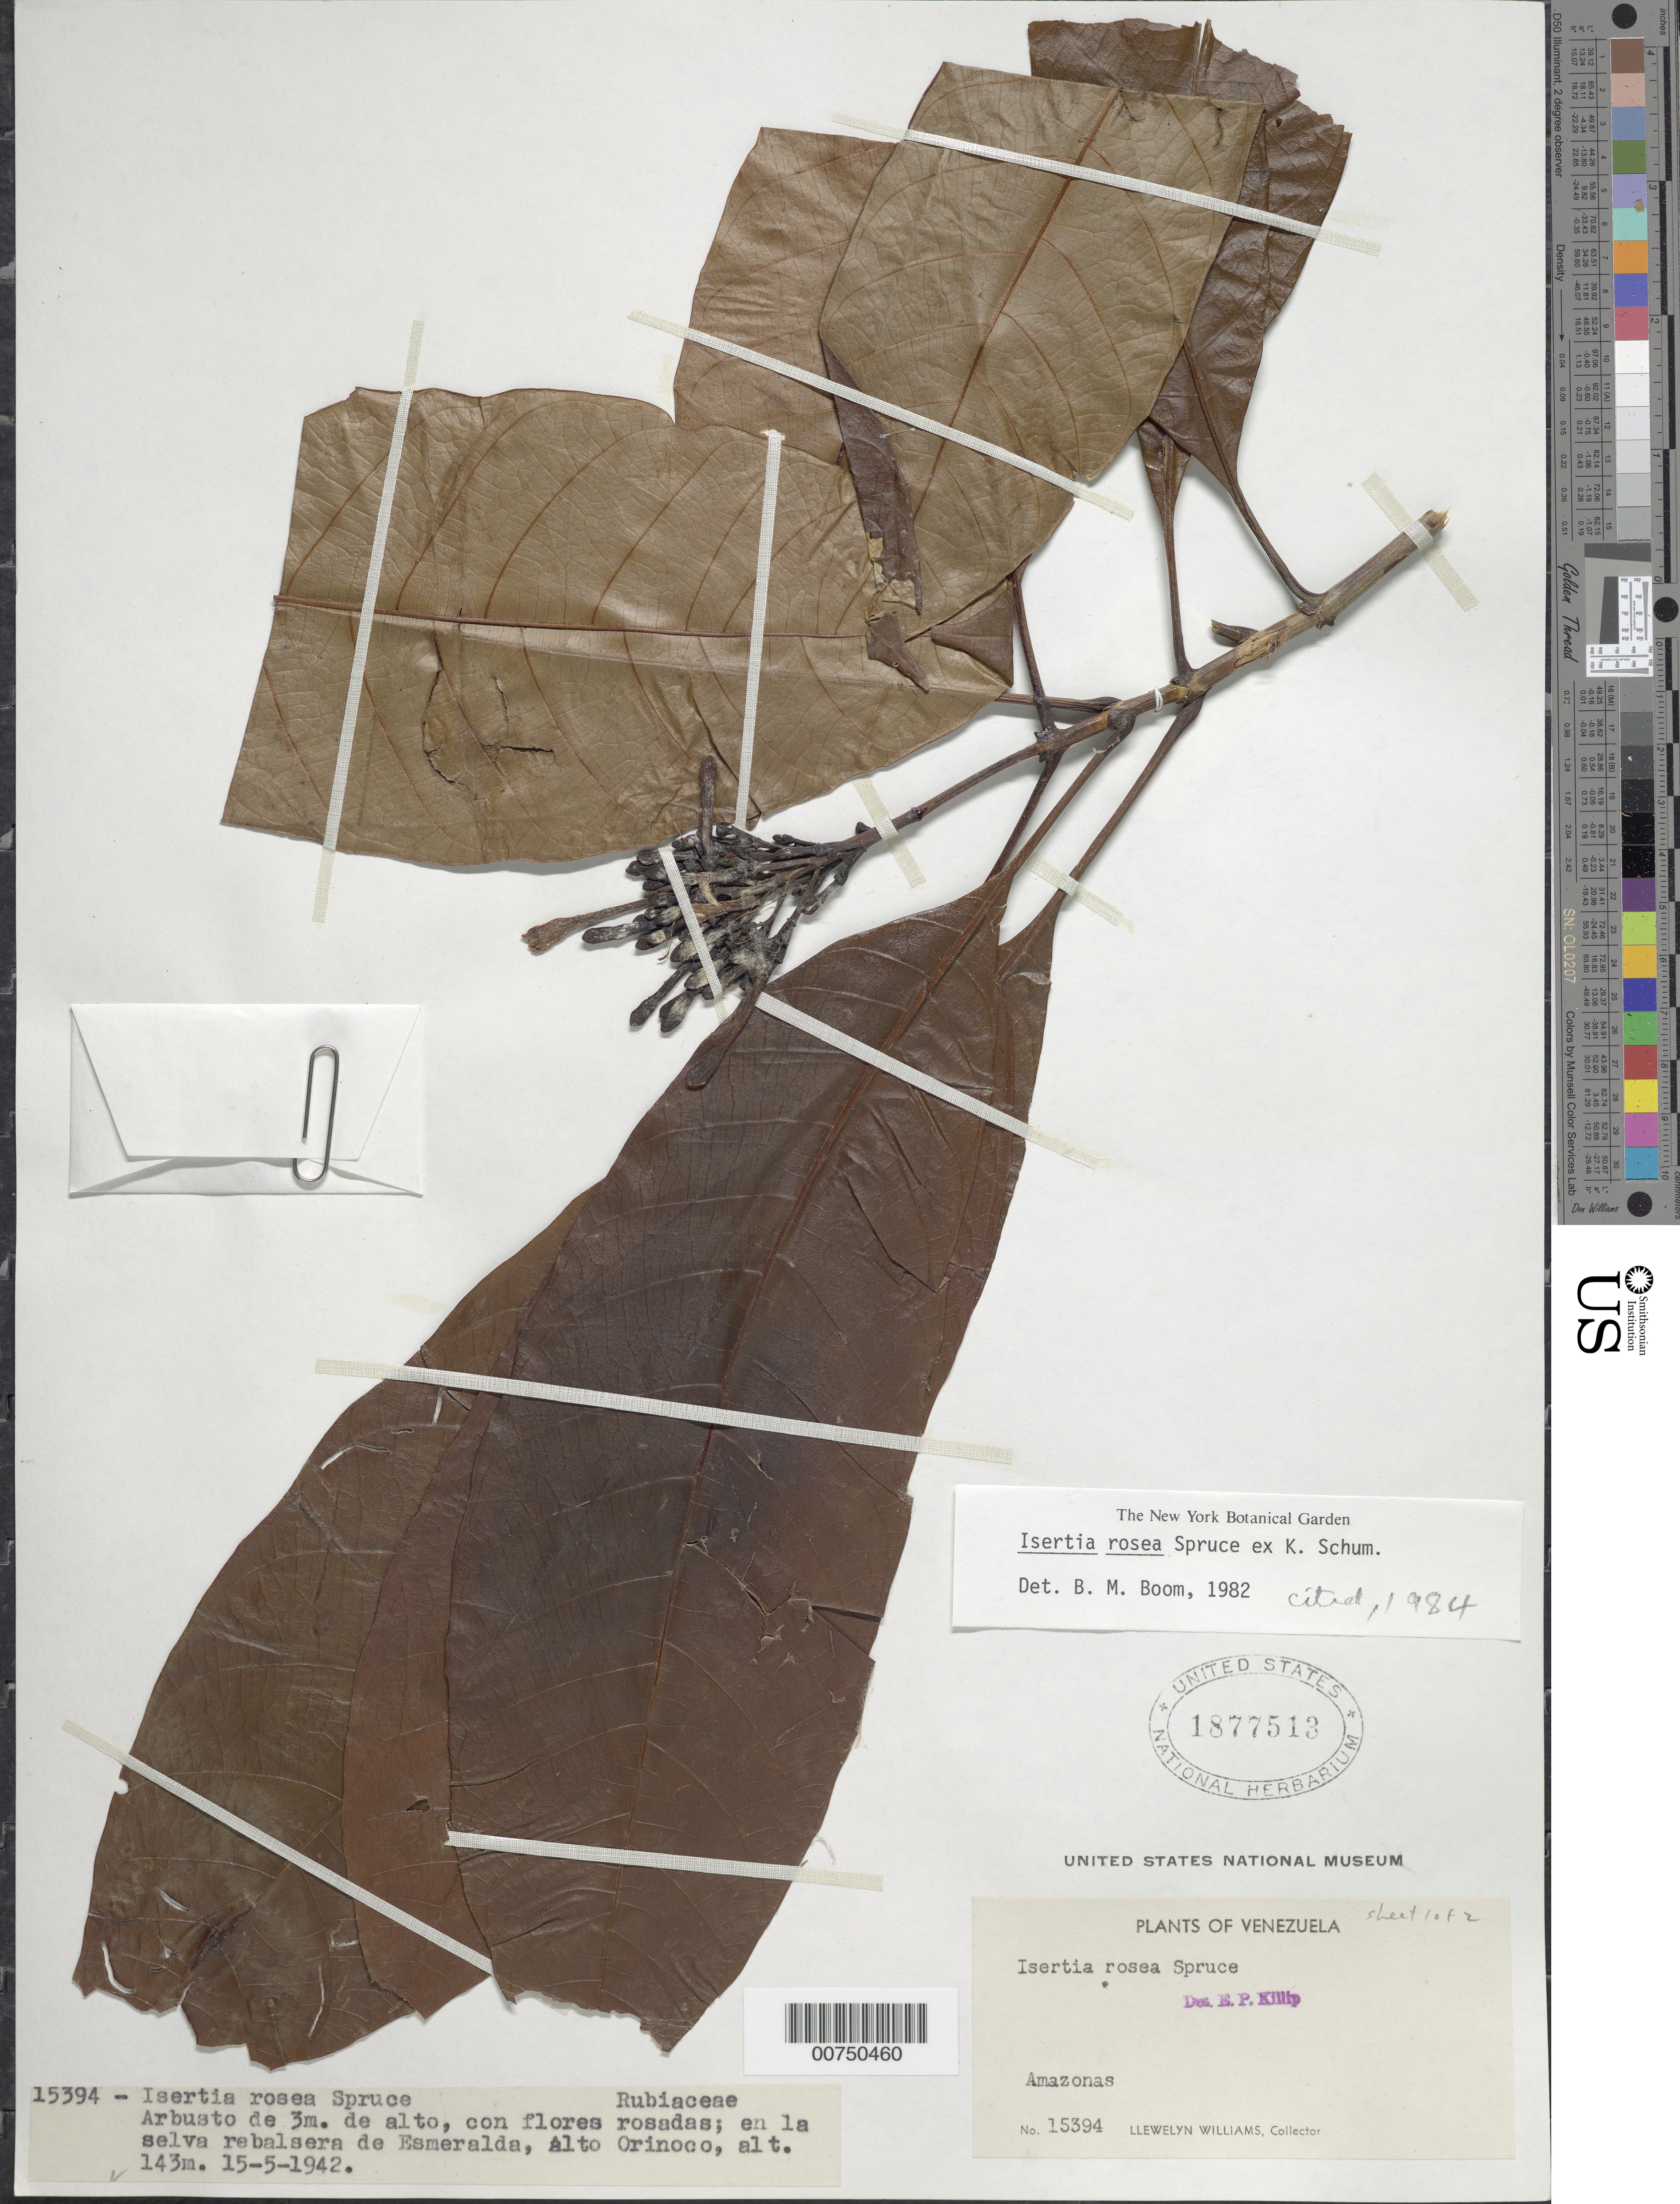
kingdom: Plantae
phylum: Tracheophyta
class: Magnoliopsida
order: Gentianales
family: Rubiaceae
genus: Isertia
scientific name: Isertia rosea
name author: Spruce ex K. Schum.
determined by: Boom, B. M.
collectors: Ll. Williams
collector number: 15394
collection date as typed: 15-May-42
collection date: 1942-05-15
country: Venezuela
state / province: Amazonas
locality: Esmeralda, Alto Orinoco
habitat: Selva rebalsera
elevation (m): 143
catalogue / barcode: US 1877513